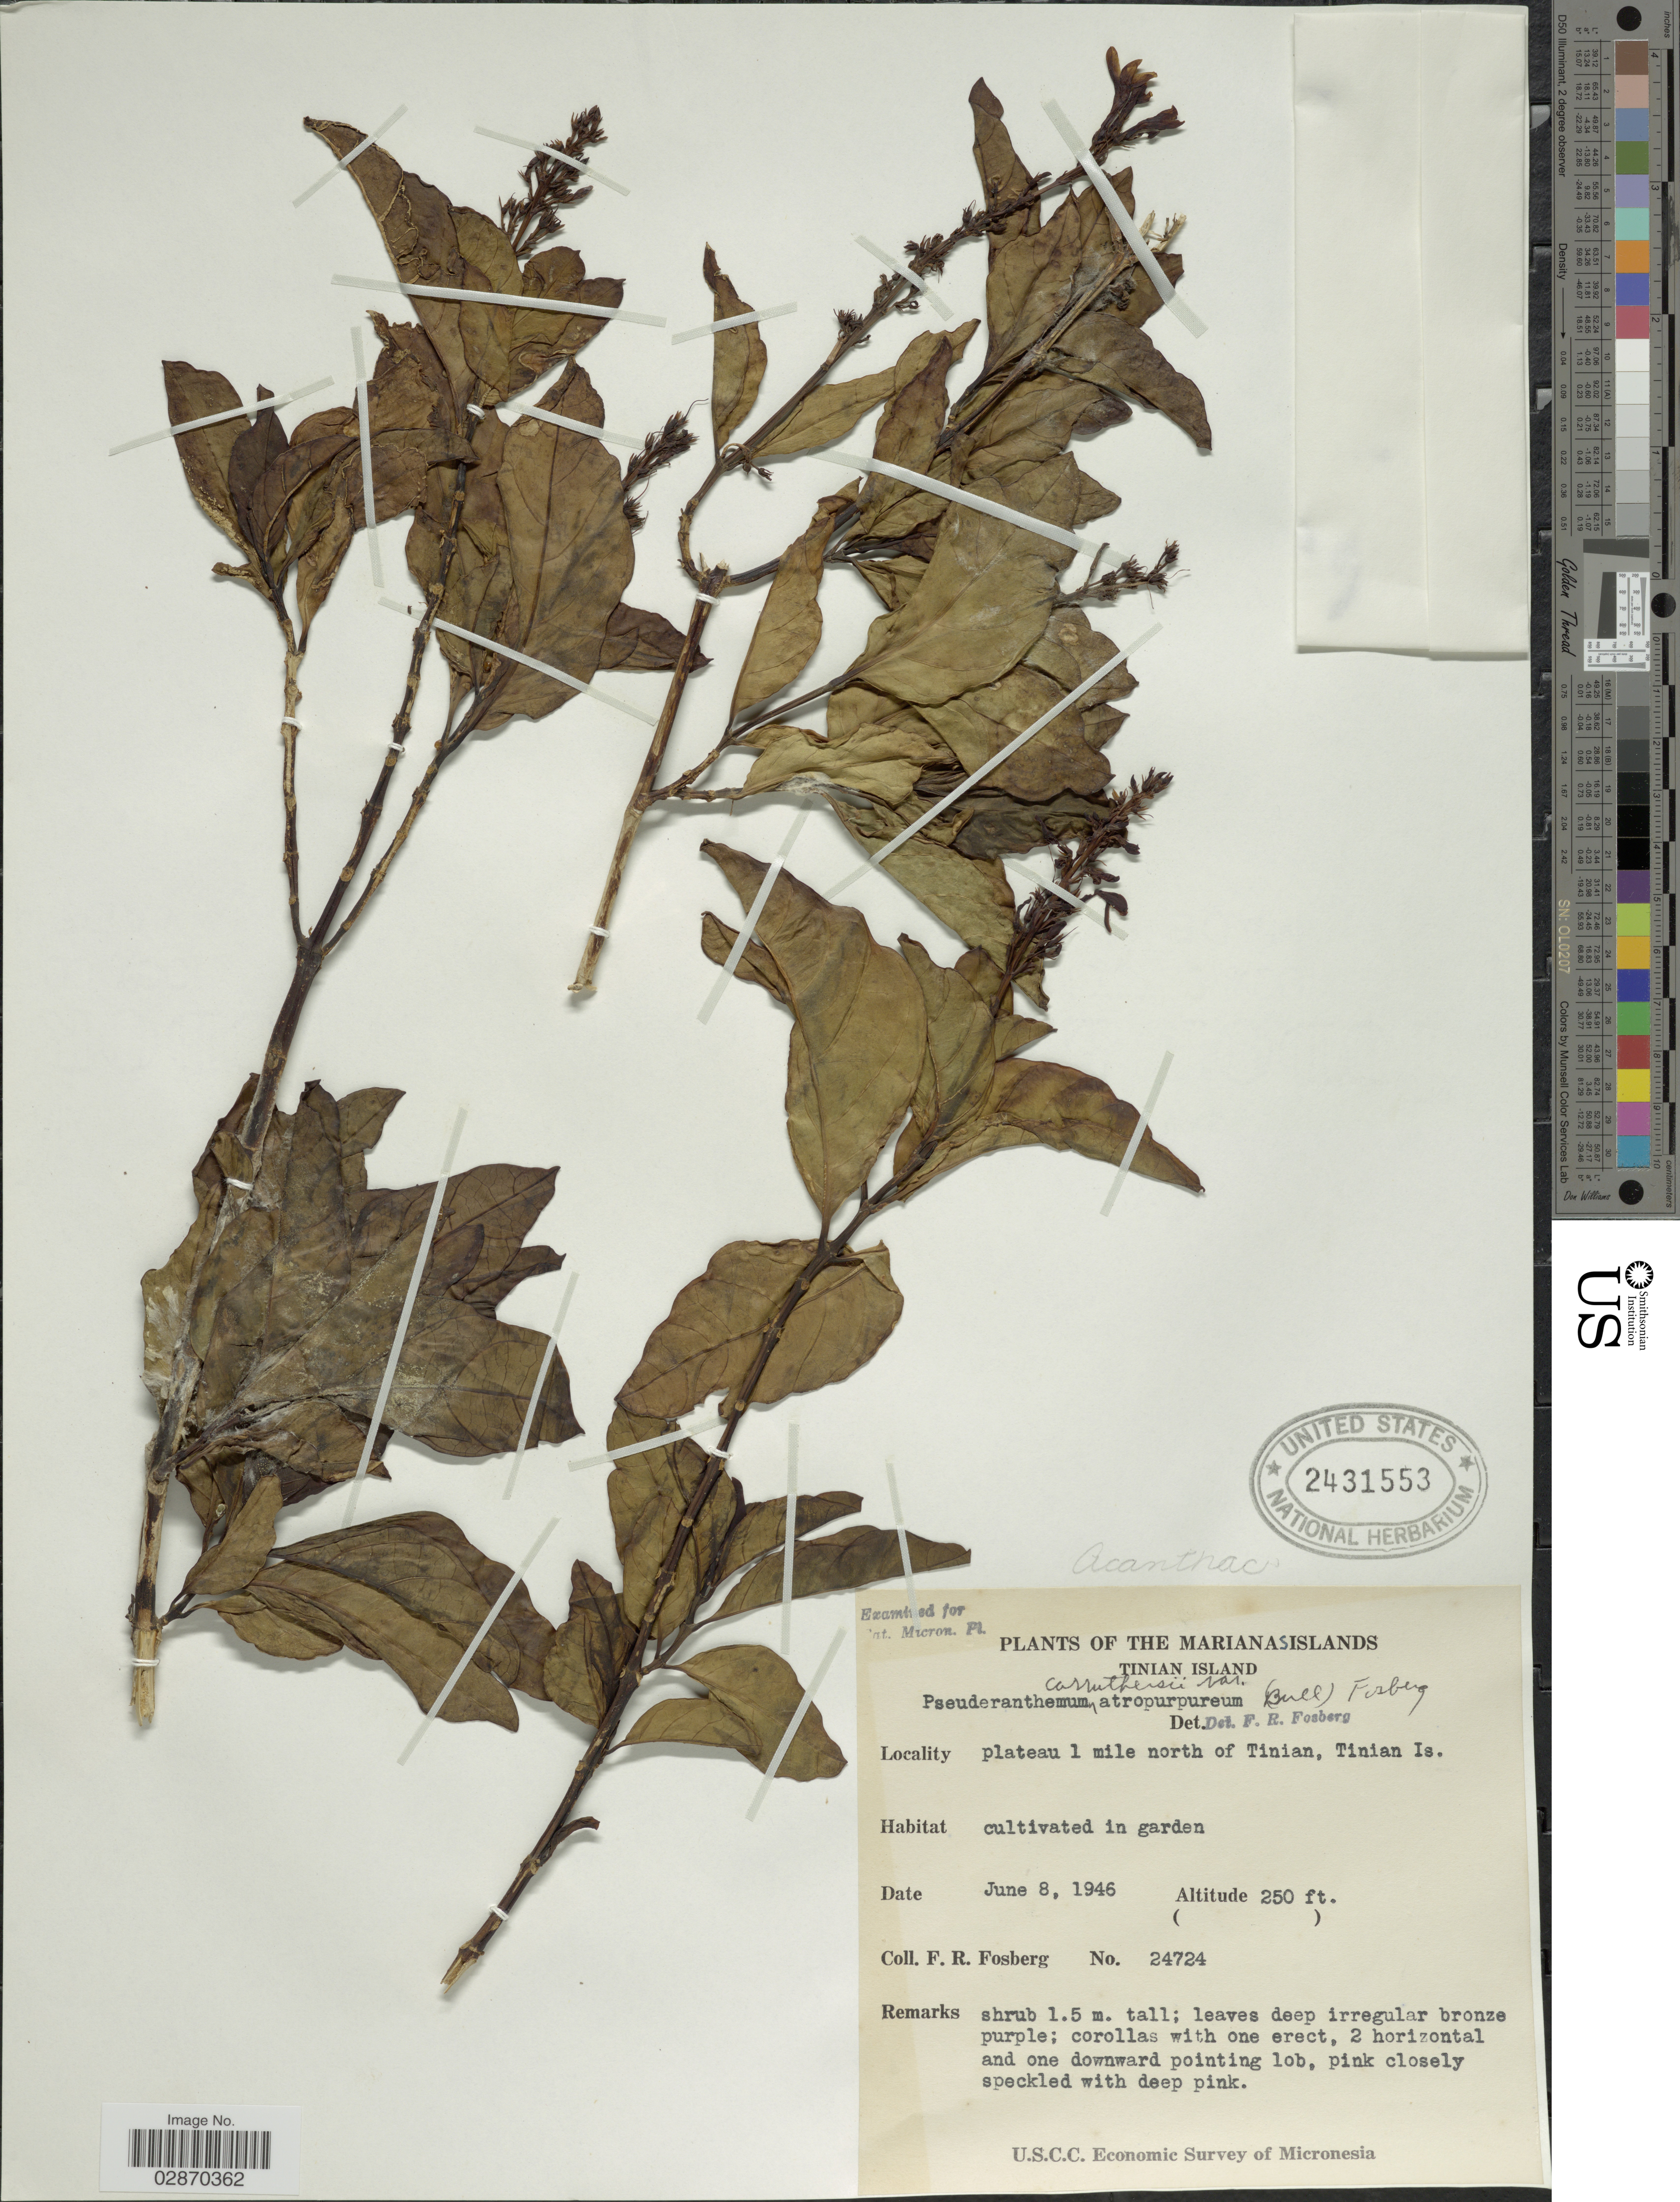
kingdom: Plantae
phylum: Tracheophyta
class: Magnoliopsida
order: Lamiales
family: Acanthaceae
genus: Pseuderanthemum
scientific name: Pseuderanthemum carruthersii var. atropurpureum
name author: (W. Bull) Fosberg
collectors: F. R. Fosberg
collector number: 24724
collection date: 1946-06-08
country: Northern Mariana Islands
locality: Marianas Islands. Tinian Island. Plateau 1 mile north of Tinian, Tinian Is.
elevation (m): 76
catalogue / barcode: US 2431553